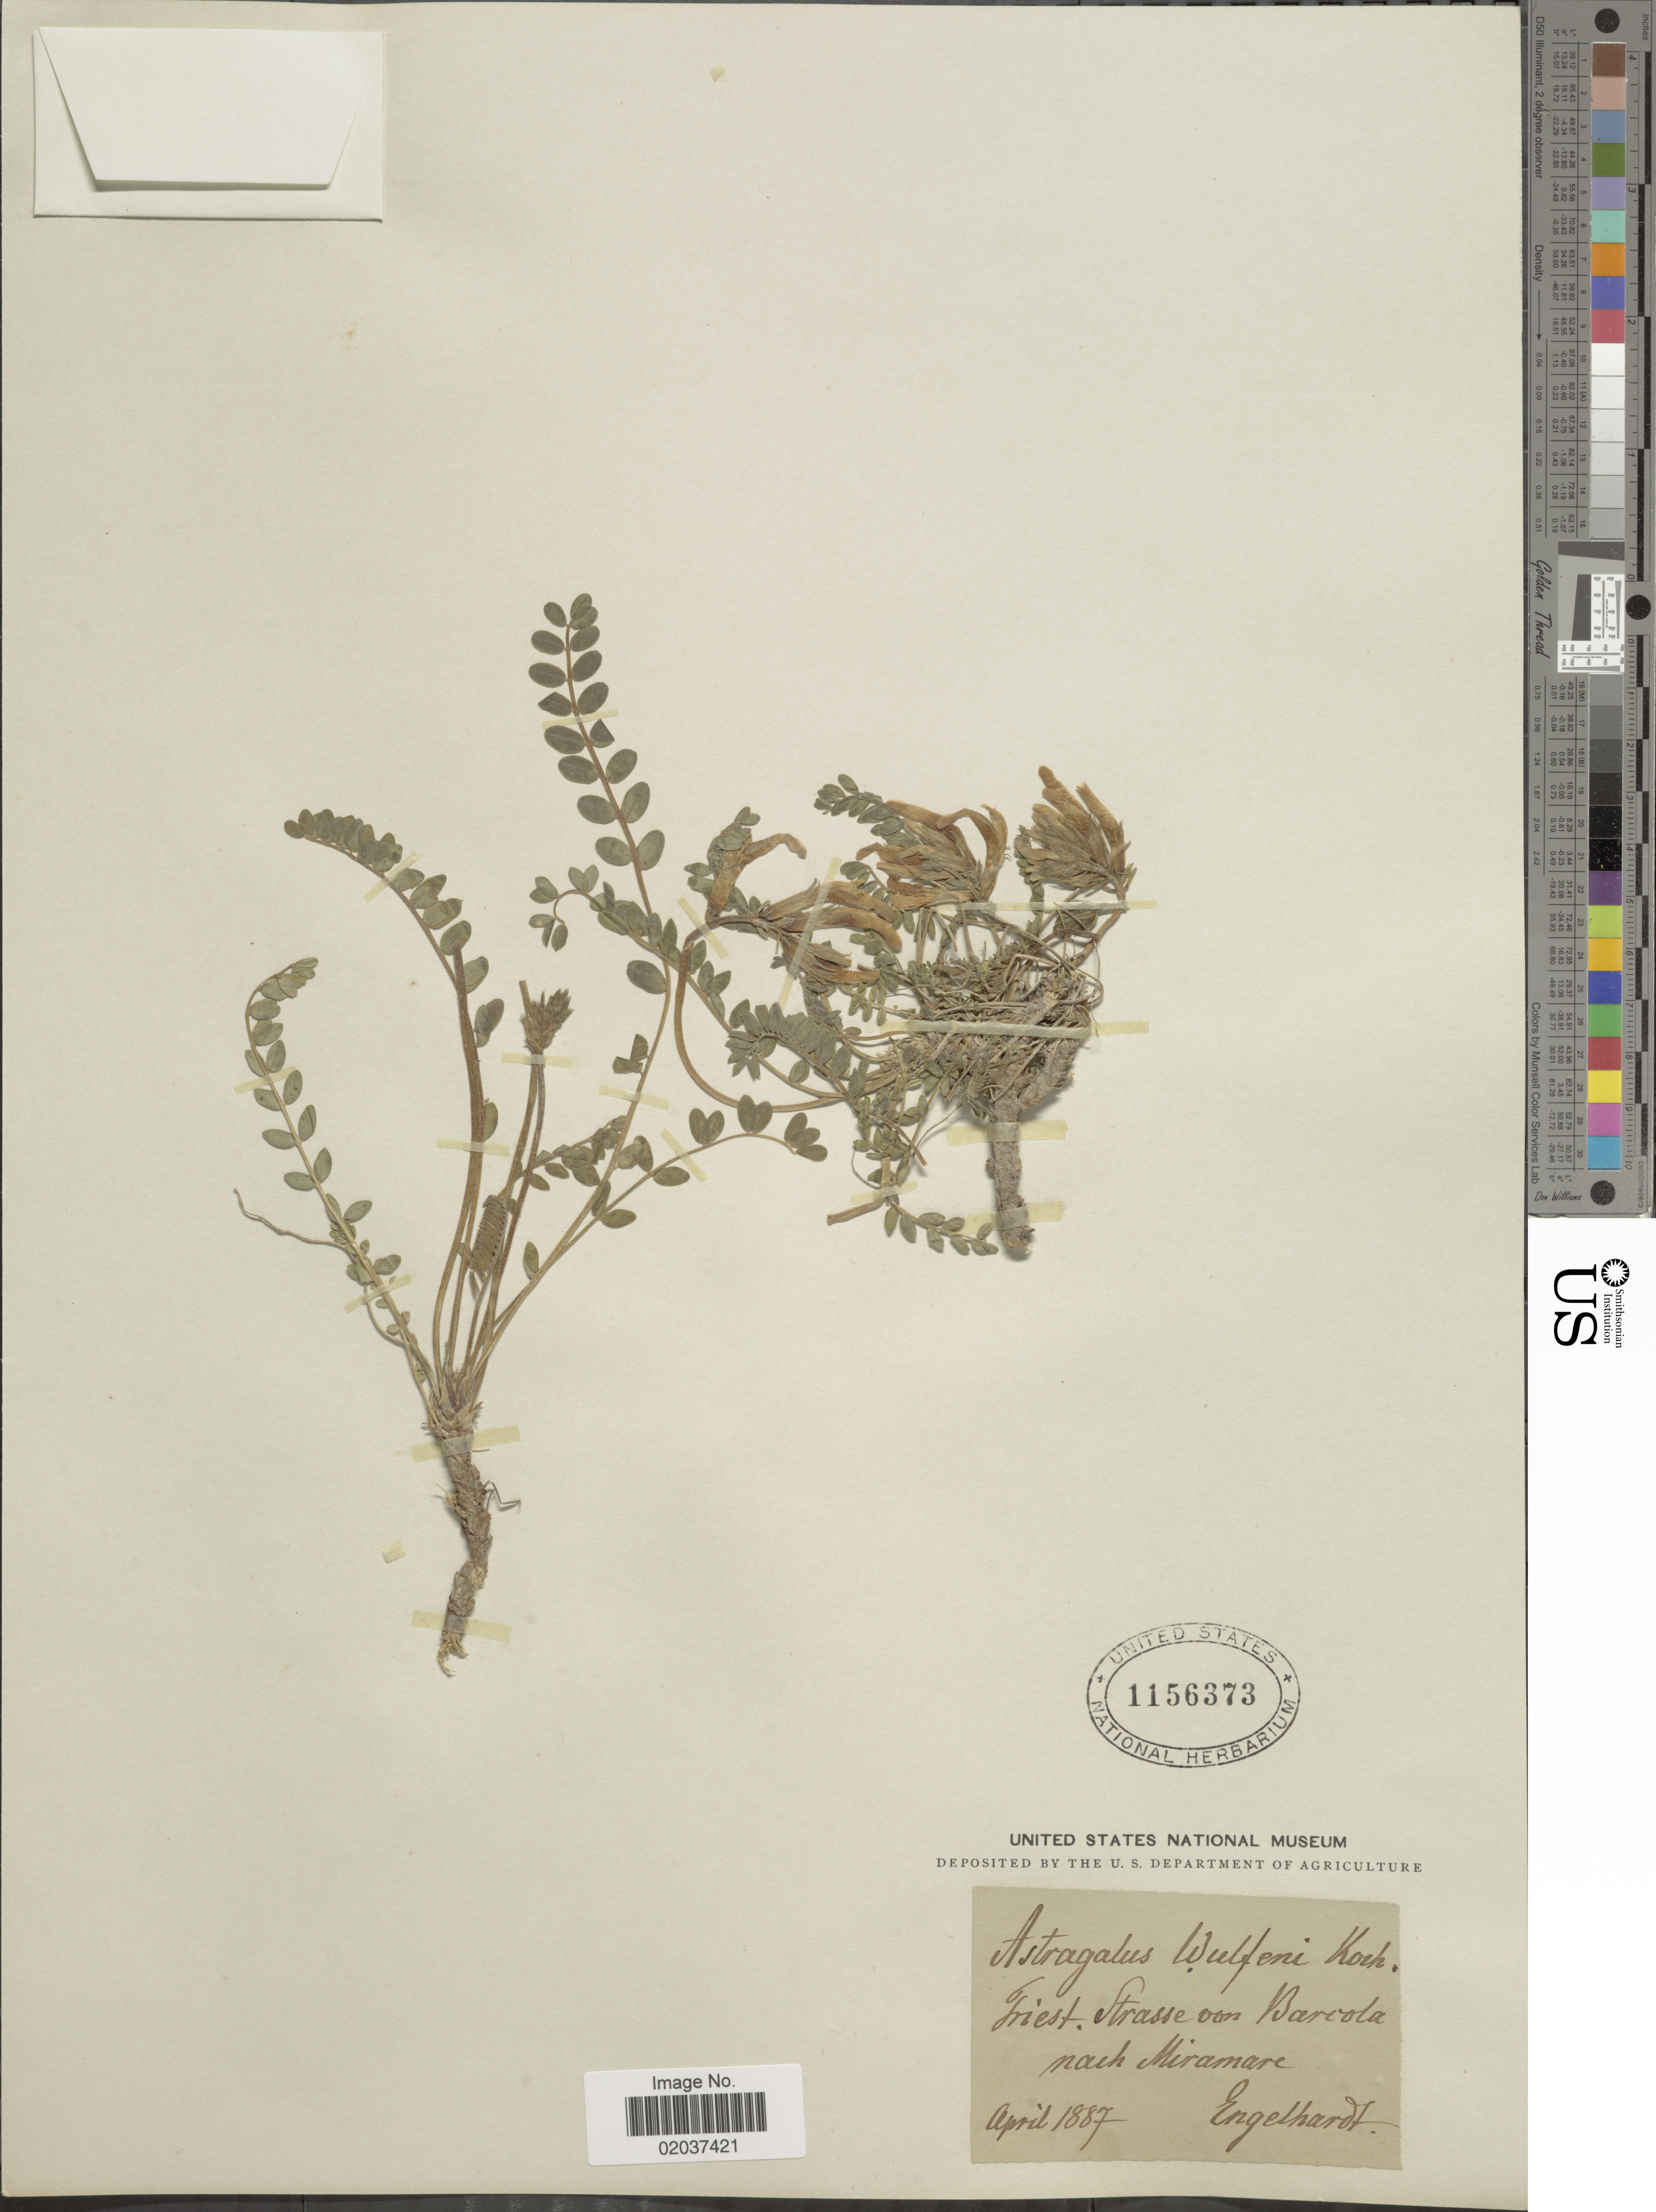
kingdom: Plantae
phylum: Tracheophyta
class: Magnoliopsida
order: Fabales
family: Fabaceae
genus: Astragalus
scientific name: Astragalus wulfenii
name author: Koch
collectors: -. Engelhardt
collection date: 1887-04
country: Italy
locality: Friest Strasse von Barcola nach Miramare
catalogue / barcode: US 11546373